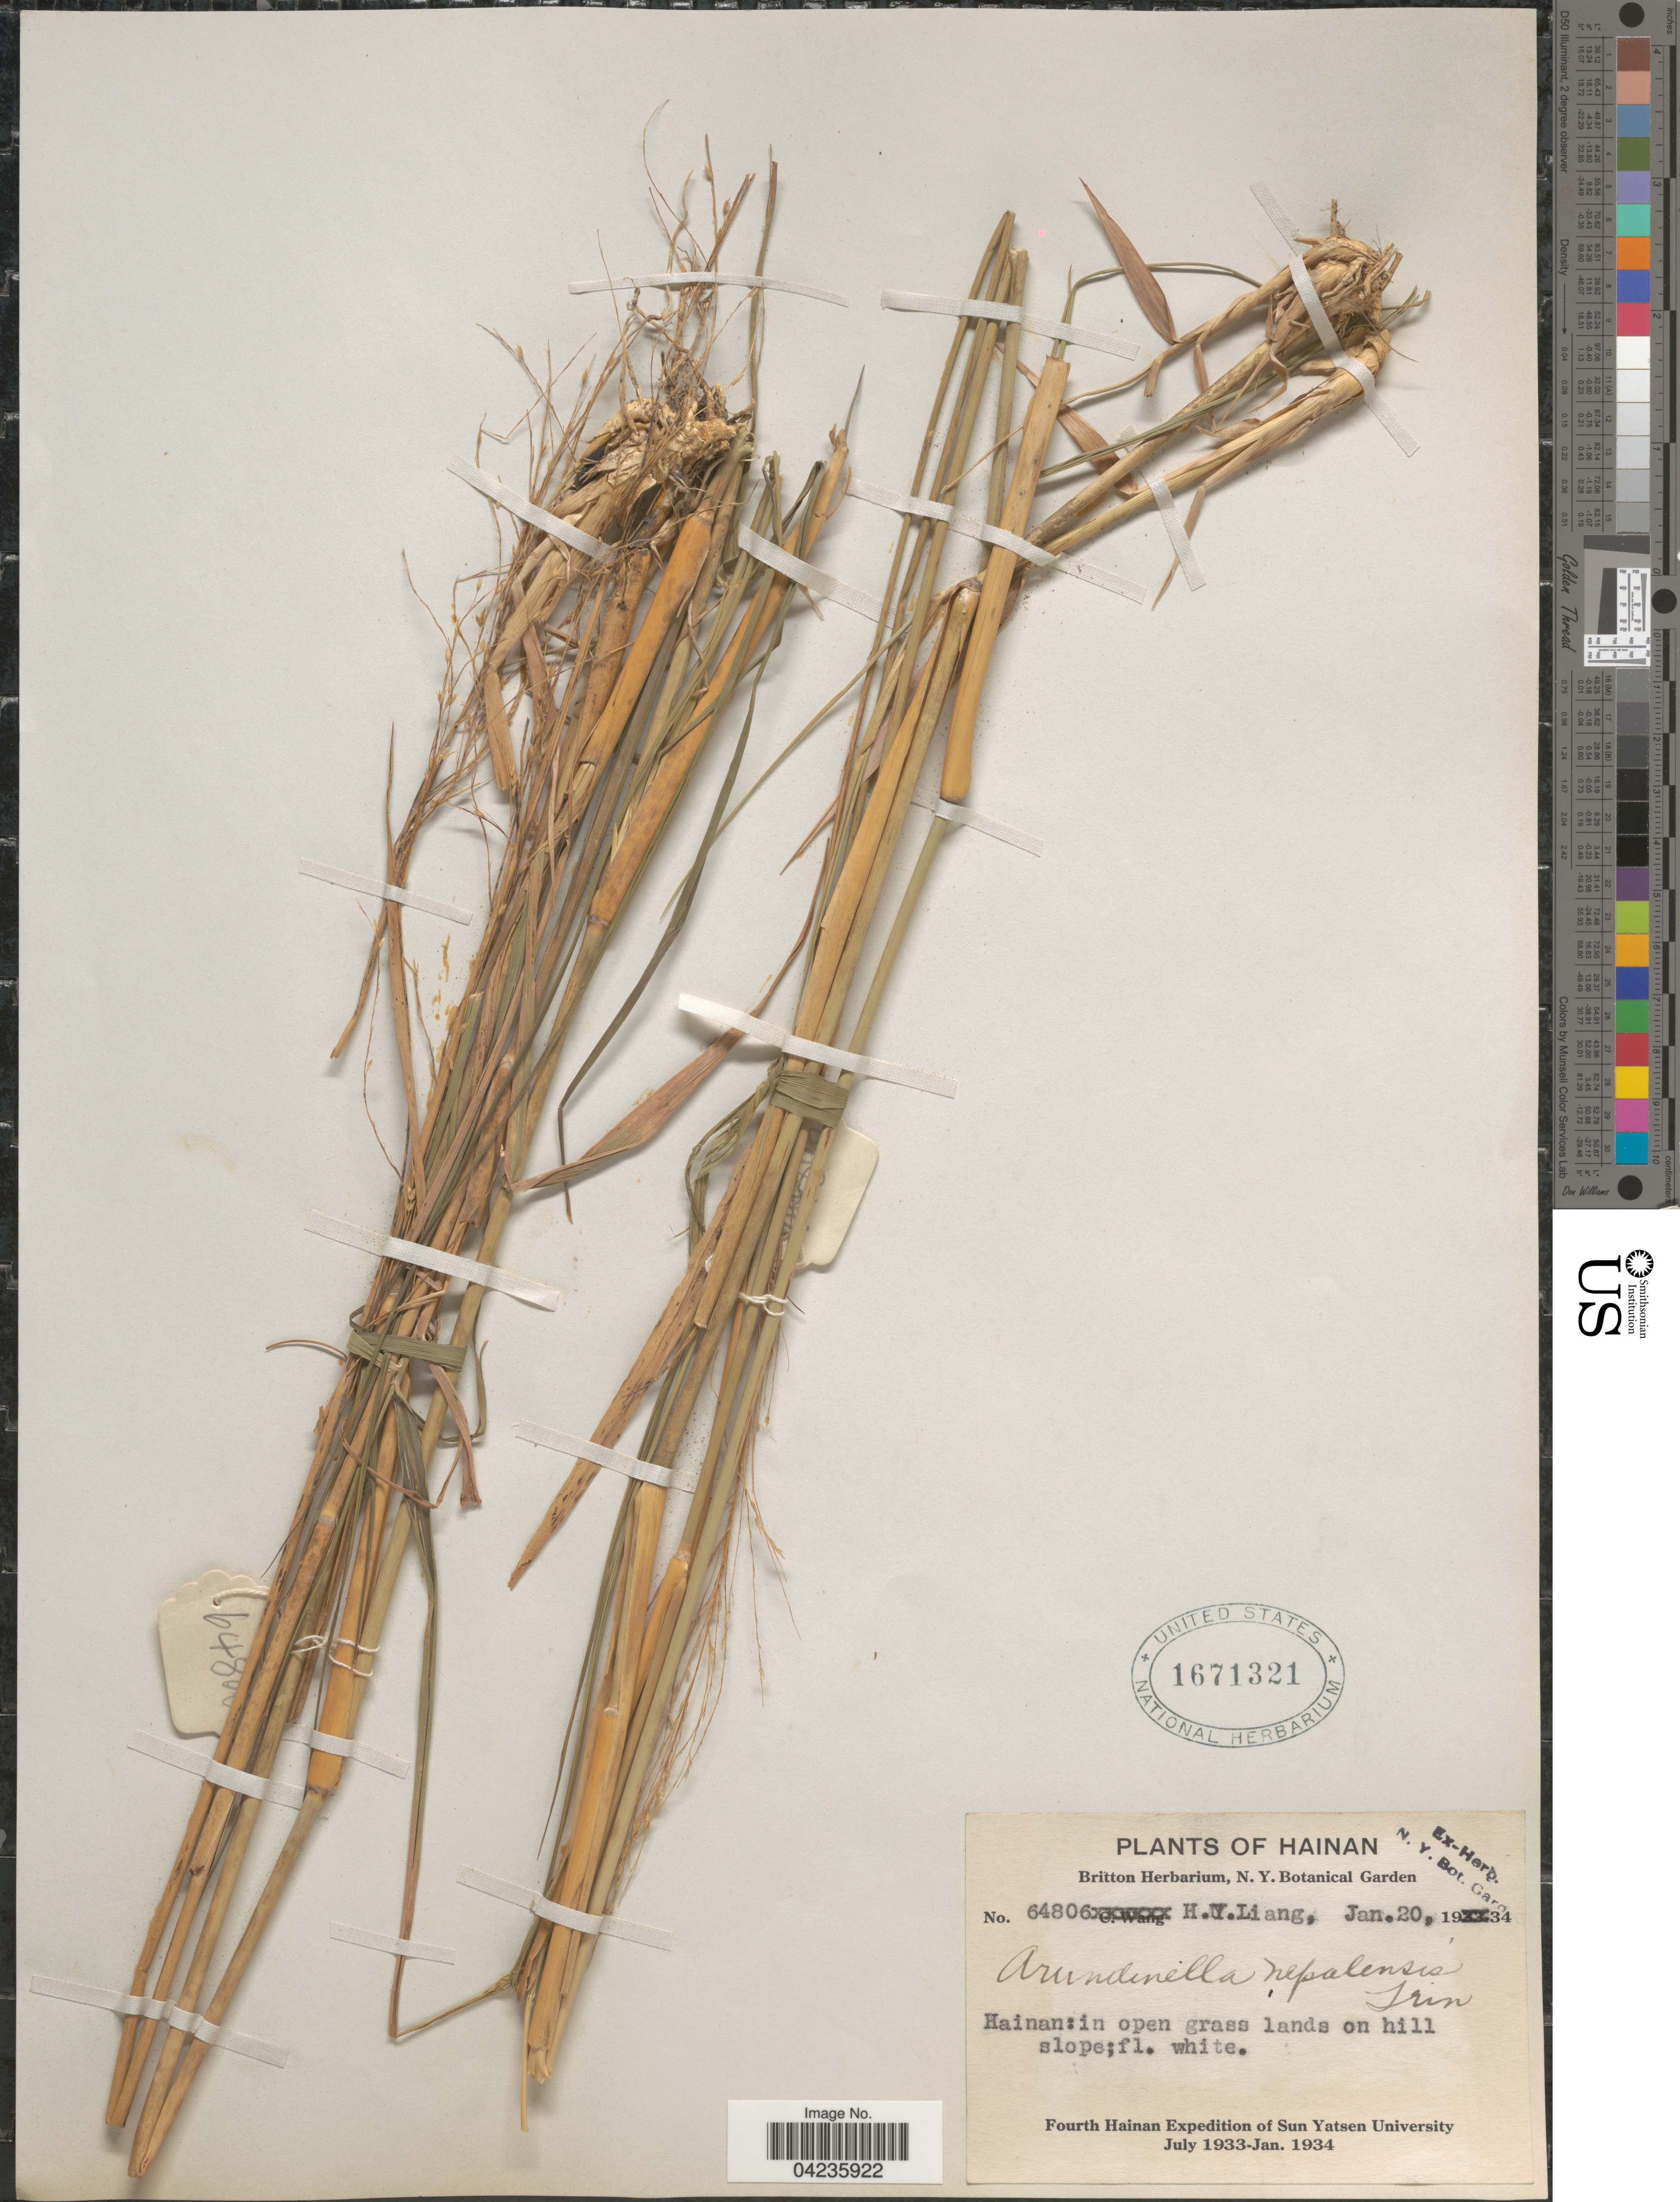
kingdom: Plantae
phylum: Tracheophyta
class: Liliopsida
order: Poales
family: Poaceae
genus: Arundinella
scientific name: Arundinella nepalensis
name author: Trin.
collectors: H. Y. Liang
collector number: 64806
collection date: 1934-01-20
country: China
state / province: Hainan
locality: Fourth Hainan Expedition of Sun Yatsen University July 1933-Jan. 1934.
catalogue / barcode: US 1671321